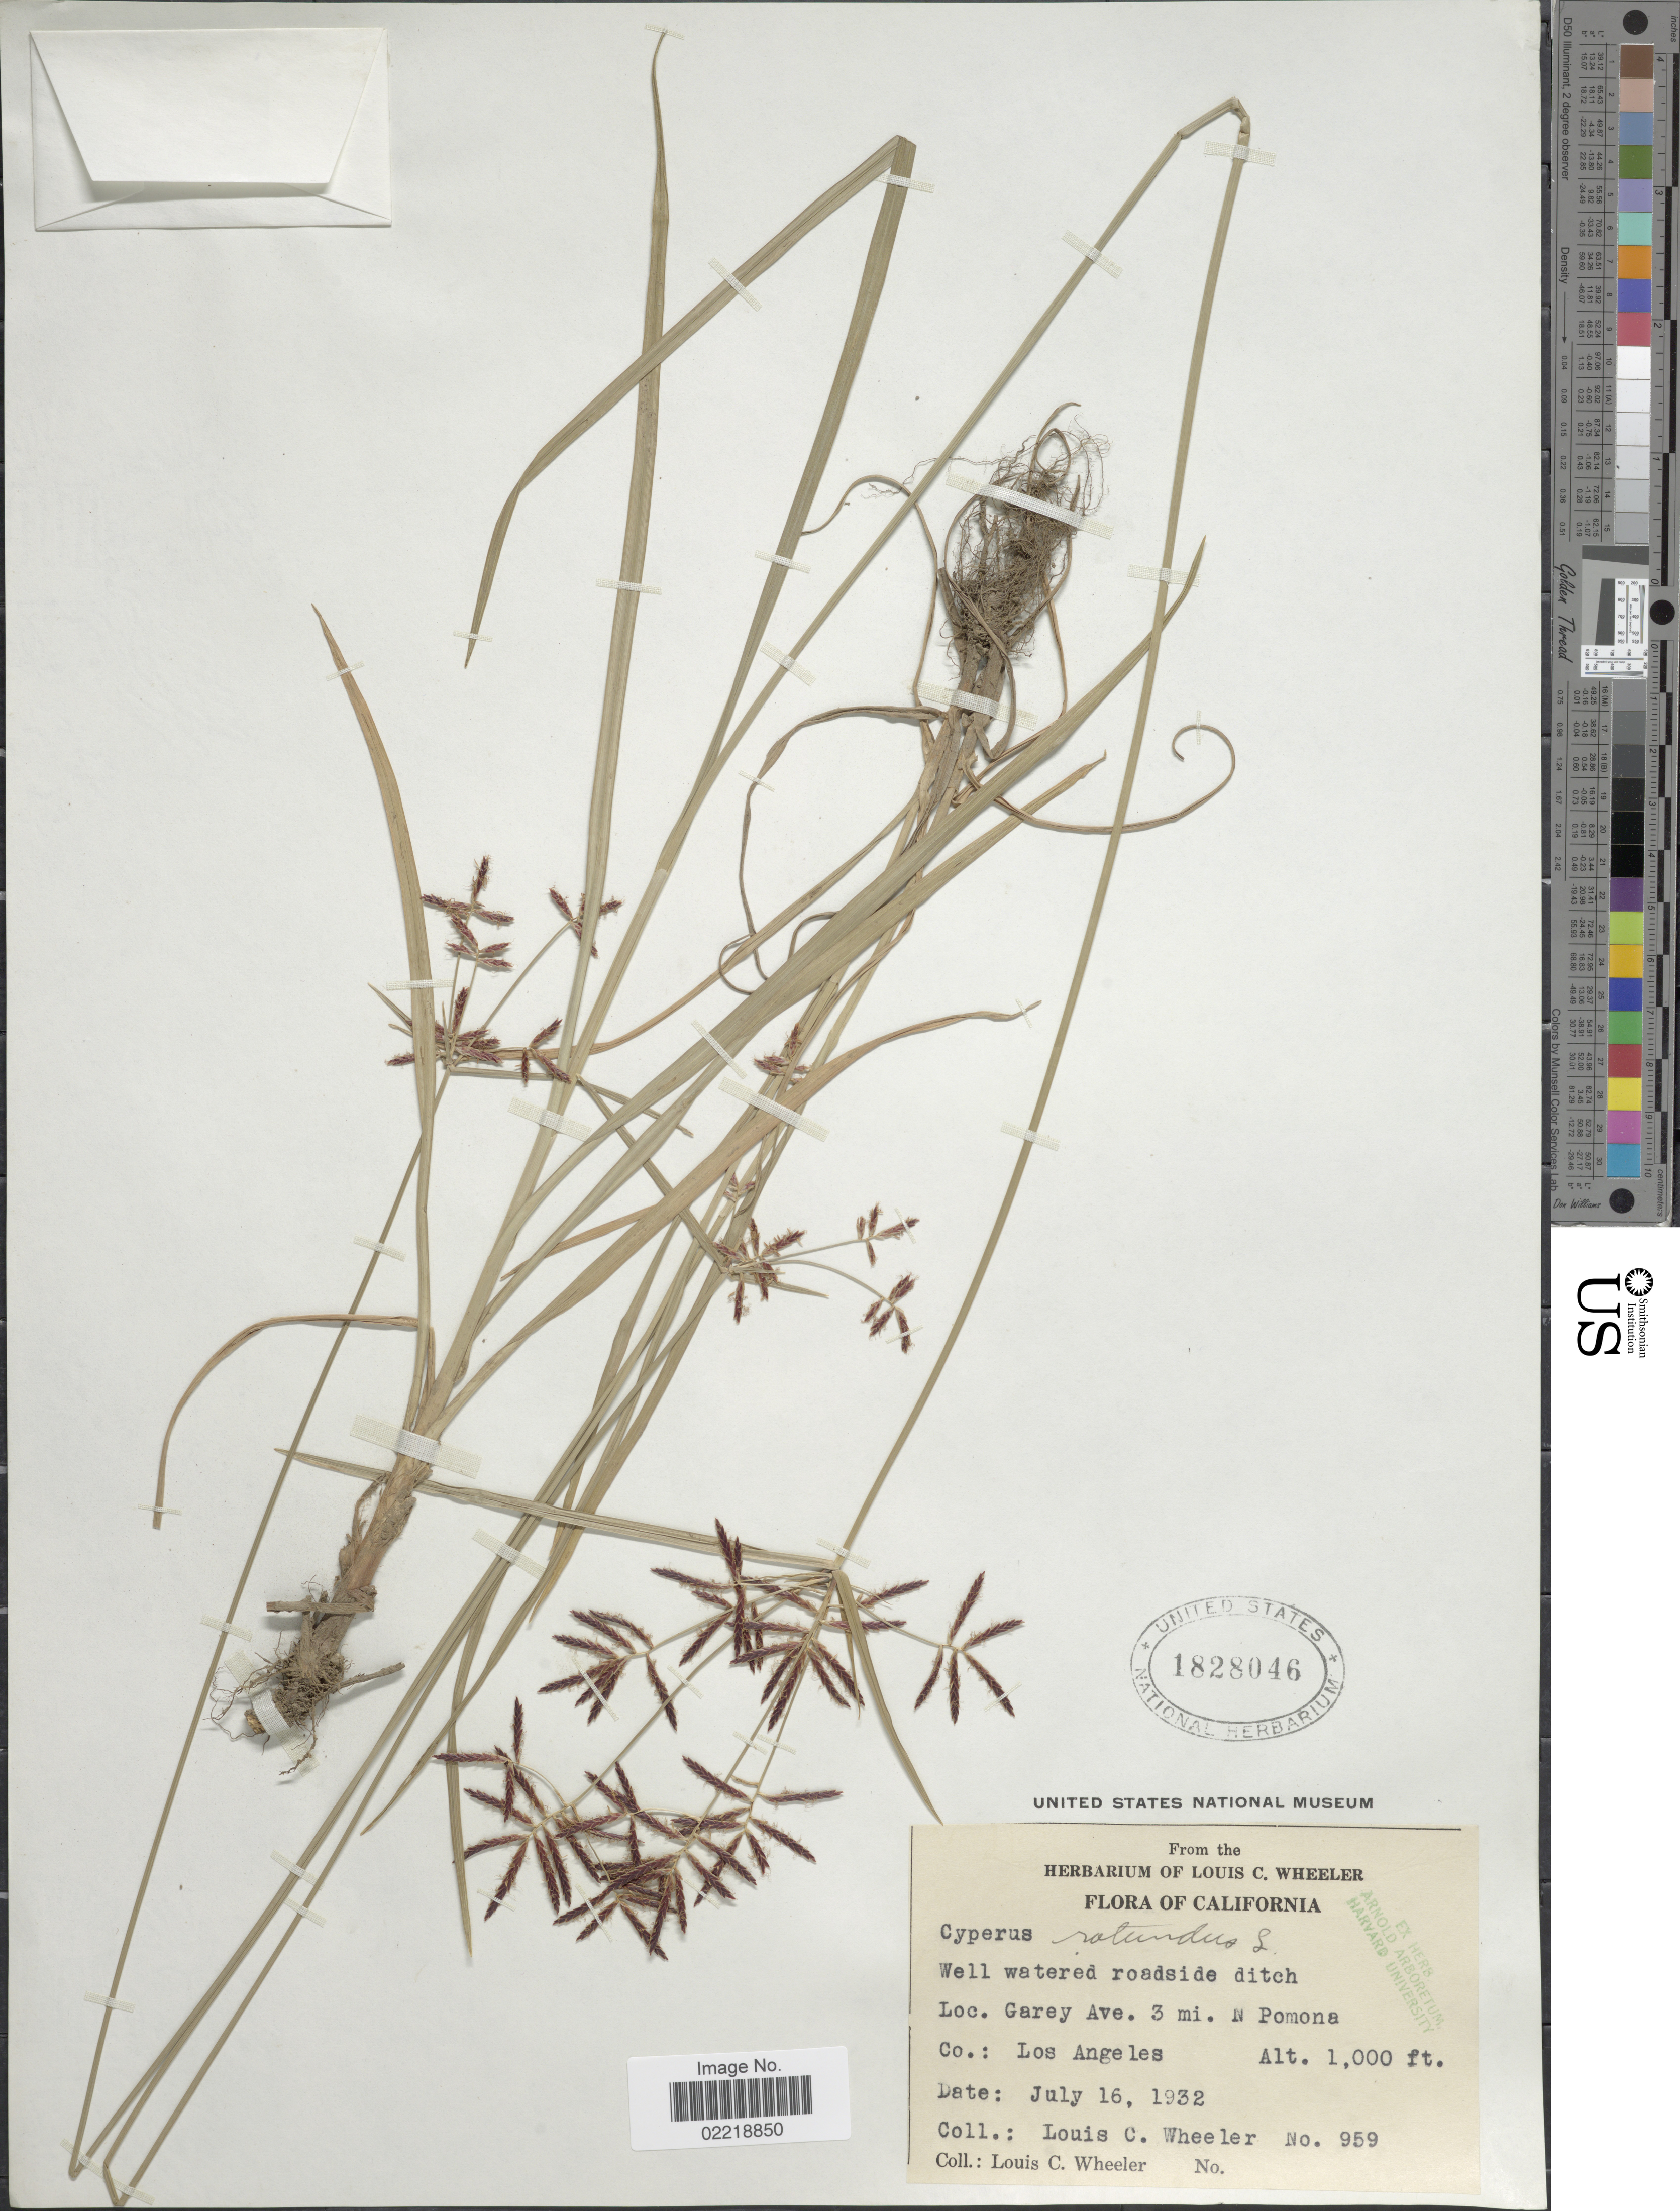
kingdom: Plantae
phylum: Tracheophyta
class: Liliopsida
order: Poales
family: Cyperaceae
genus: Cyperus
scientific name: Cyperus rotundus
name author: L.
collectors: L. C. Wheeler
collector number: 959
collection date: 1932-07-16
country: United States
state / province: California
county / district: Los Angeles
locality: Well watered roadside ditch, Garey Ave 3 mi N Pomona, Co. Los Angeles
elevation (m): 305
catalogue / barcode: US 1828046